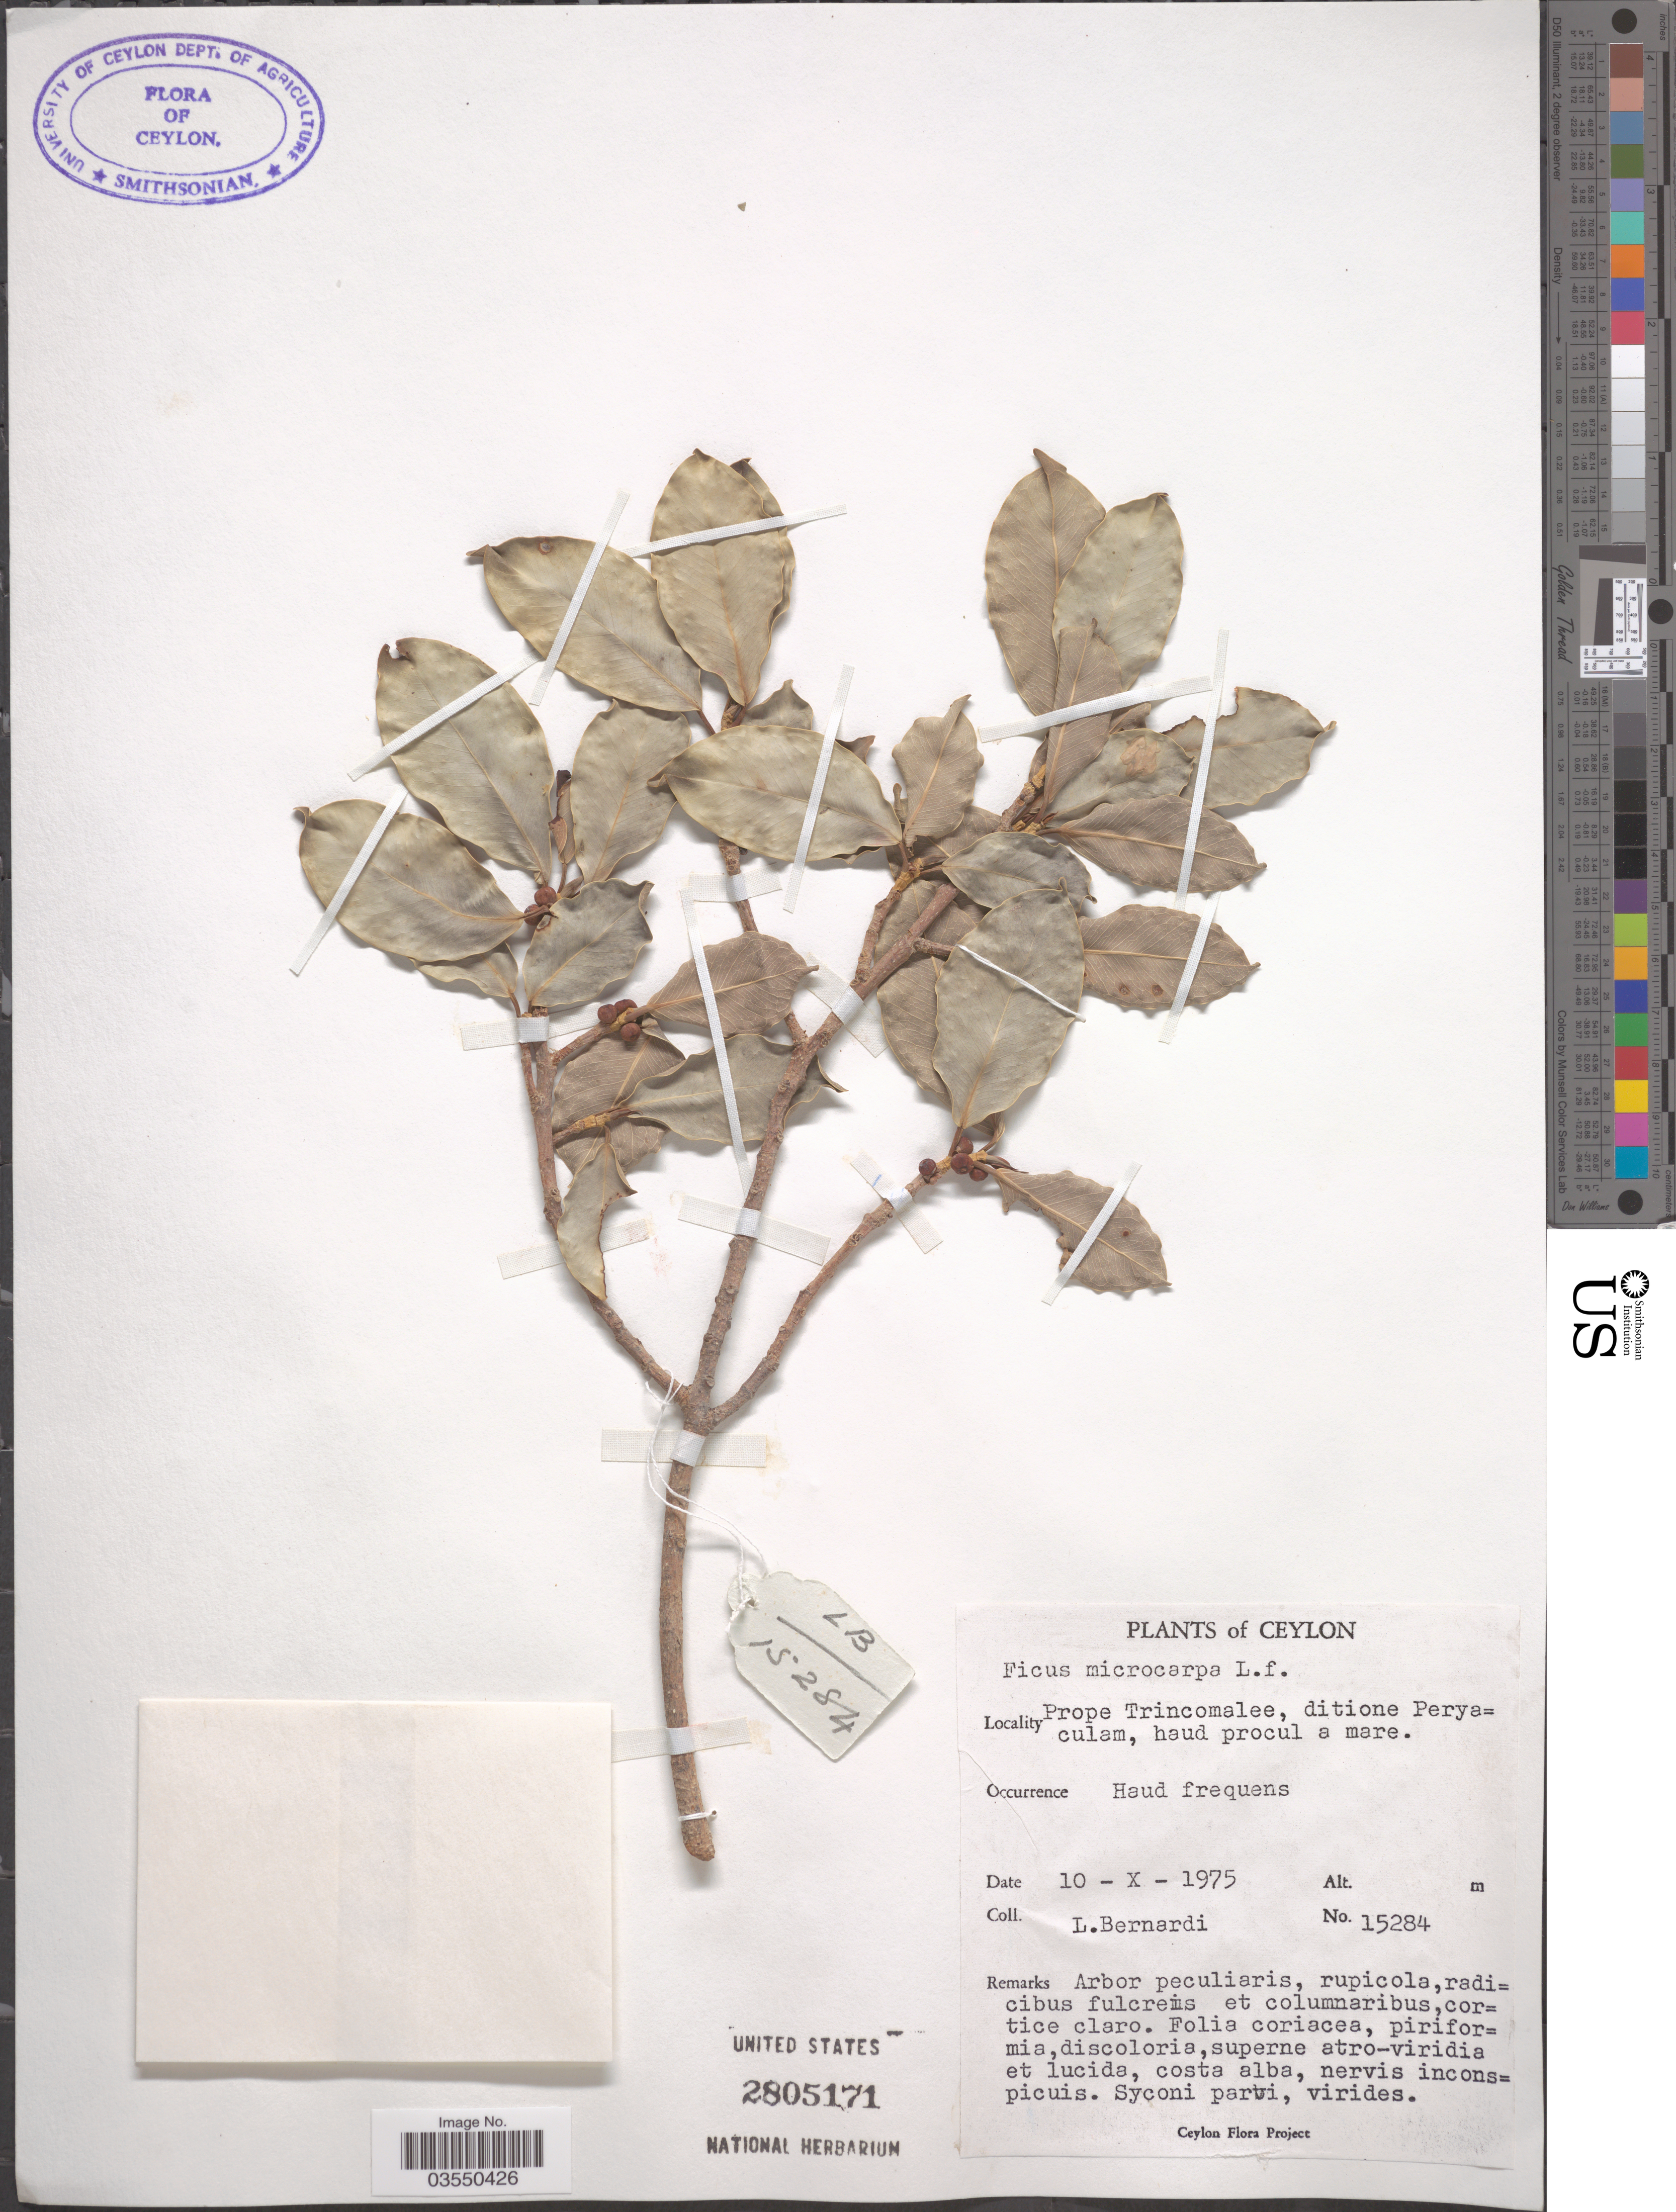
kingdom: Plantae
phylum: Tracheophyta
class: Magnoliopsida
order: Rosales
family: Moraceae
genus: Ficus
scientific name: Ficus microcarpa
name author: L. f.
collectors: L. Bernardi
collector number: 15284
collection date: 1975-10-10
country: Sri Lanka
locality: Ceylon. Prope Trincomalee, ditione Peryaculam.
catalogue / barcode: US 2805171